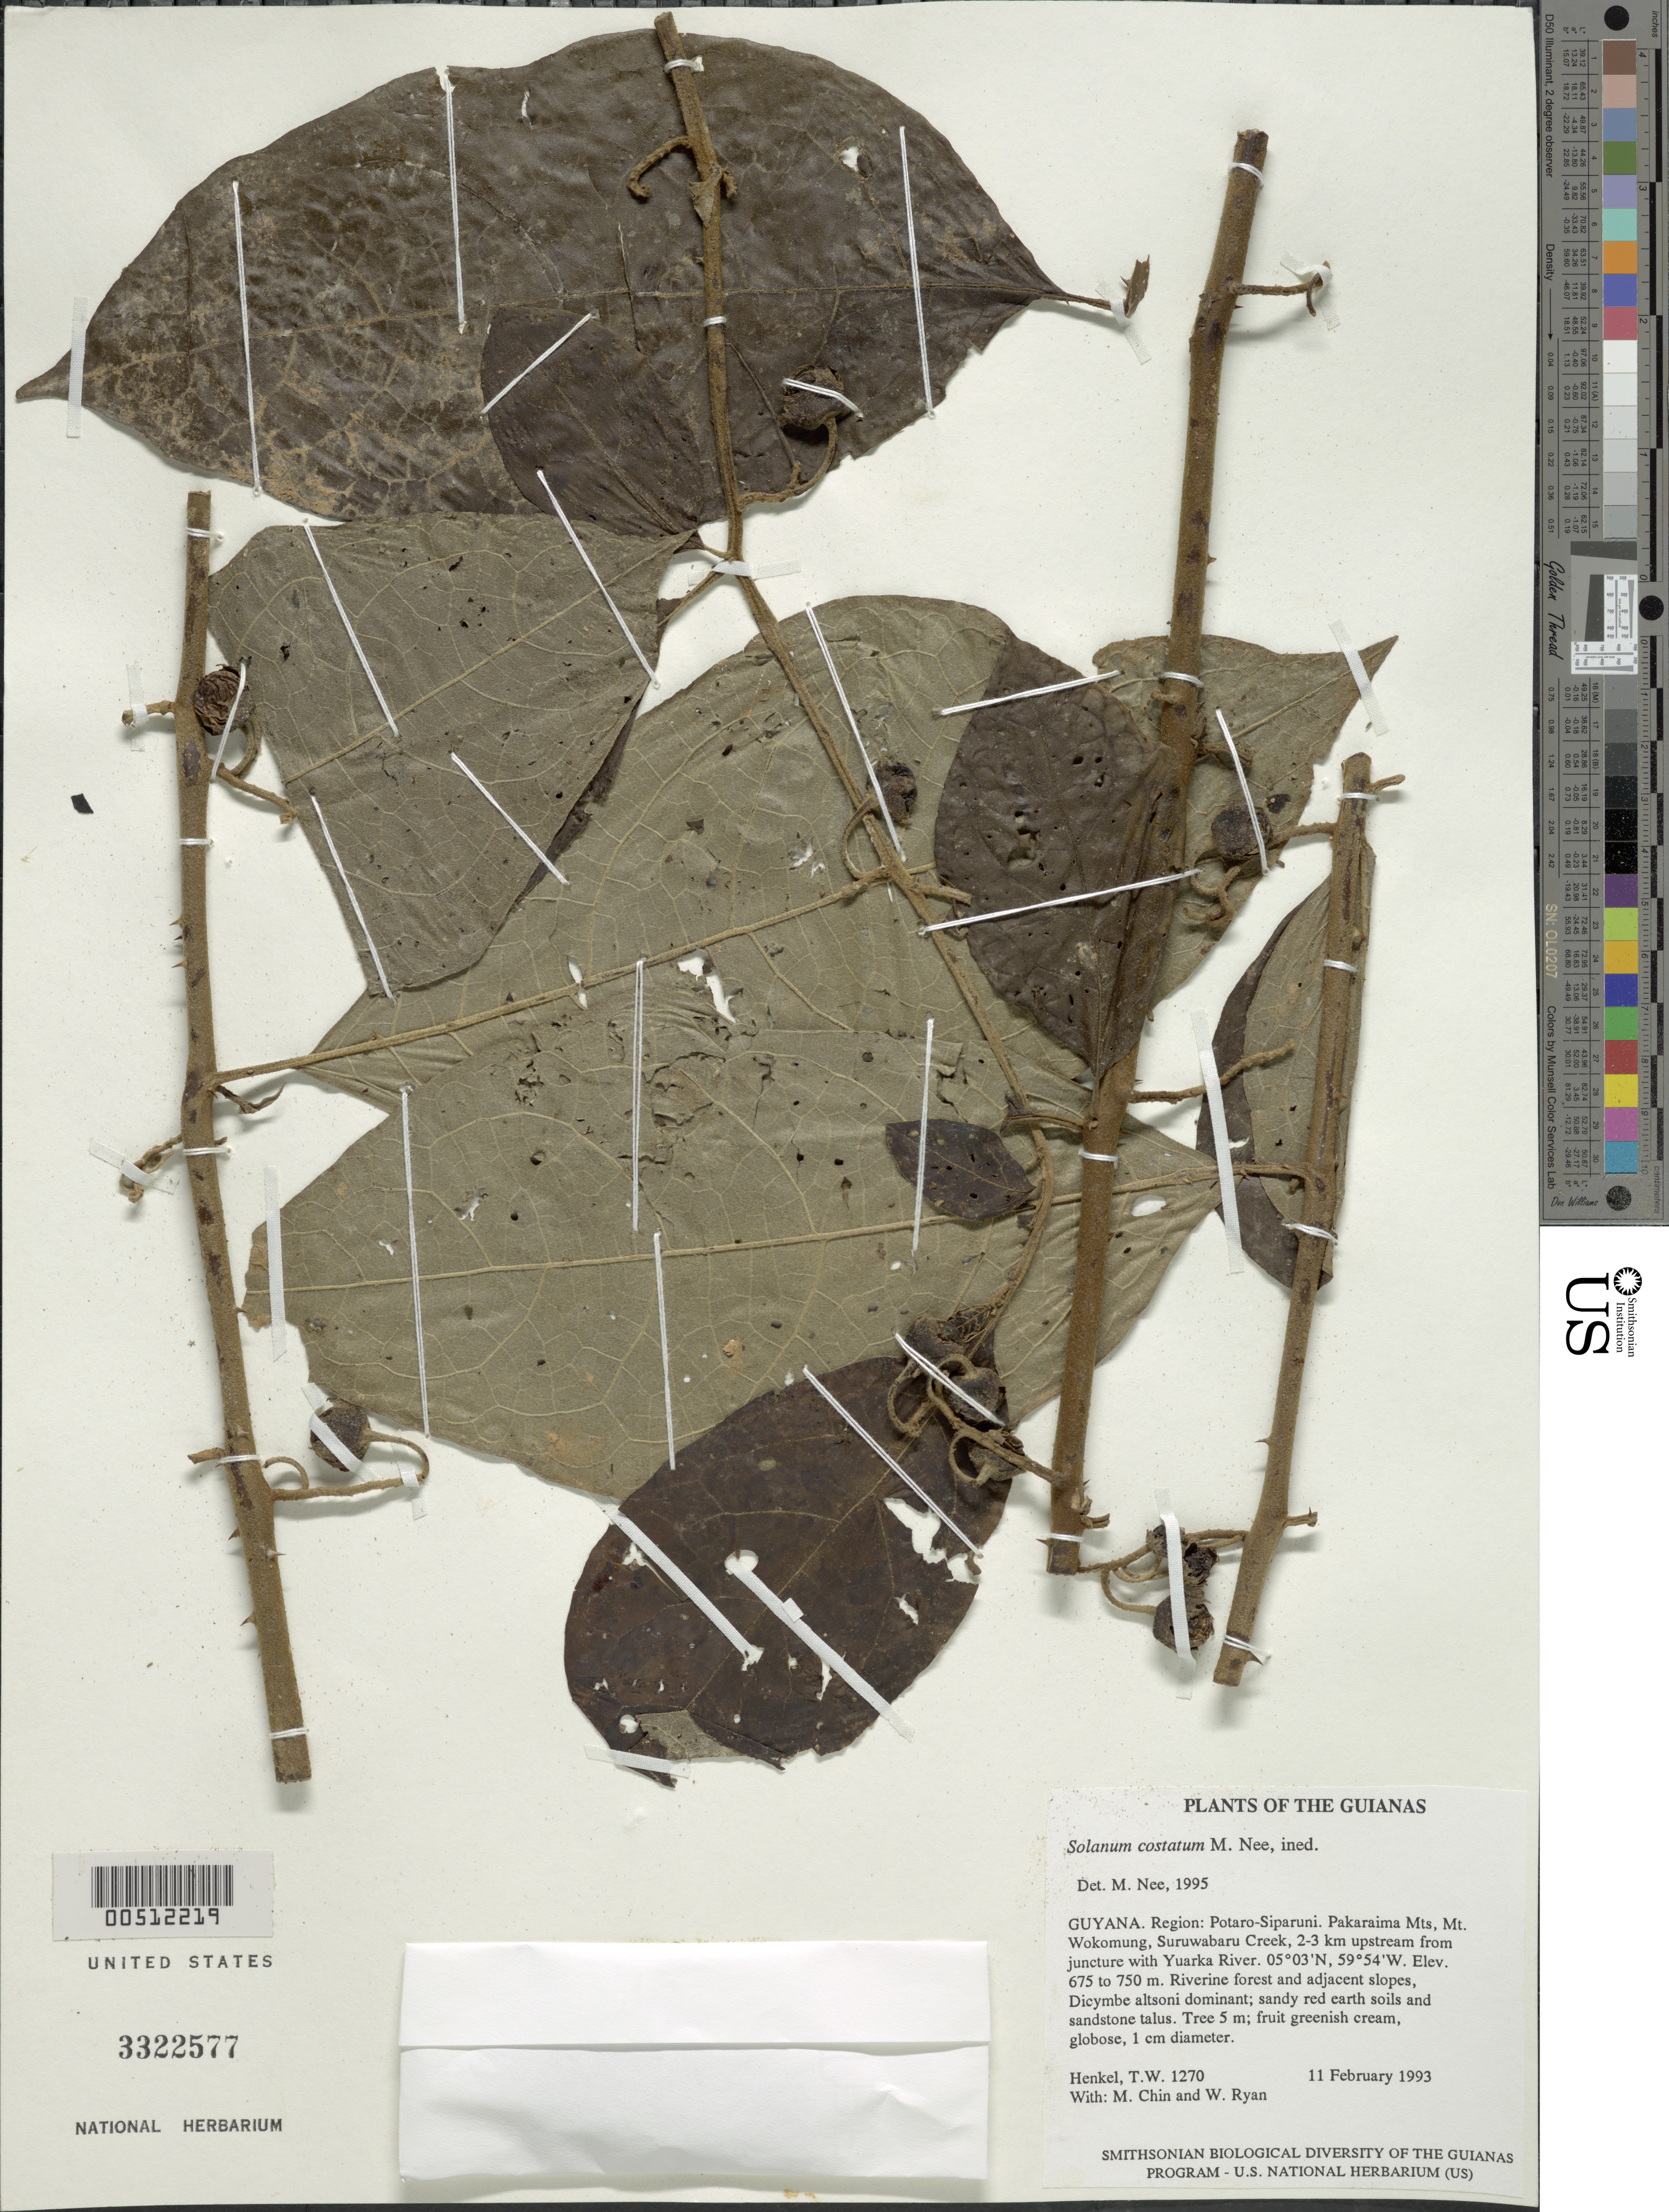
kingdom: Plantae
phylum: Tracheophyta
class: Magnoliopsida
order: Solanales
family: Solanaceae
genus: Solanum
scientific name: Solanum costatum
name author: M. Nee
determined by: Nee, Michael H.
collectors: T. Henkel, M. Chin & W. Ryan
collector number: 1270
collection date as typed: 2 Feb 1993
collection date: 1993-02-02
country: Guyana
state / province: Potaro-Siparuni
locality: Pakaraima Mts, Mt. Wokomung, Suruwabaru Creek, 2-3 km upstream from juncture with Yuarka R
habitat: Riverine forest and adjacent slopes, sandy red earth soils and sandstone talus.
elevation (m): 675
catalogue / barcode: US 3322577